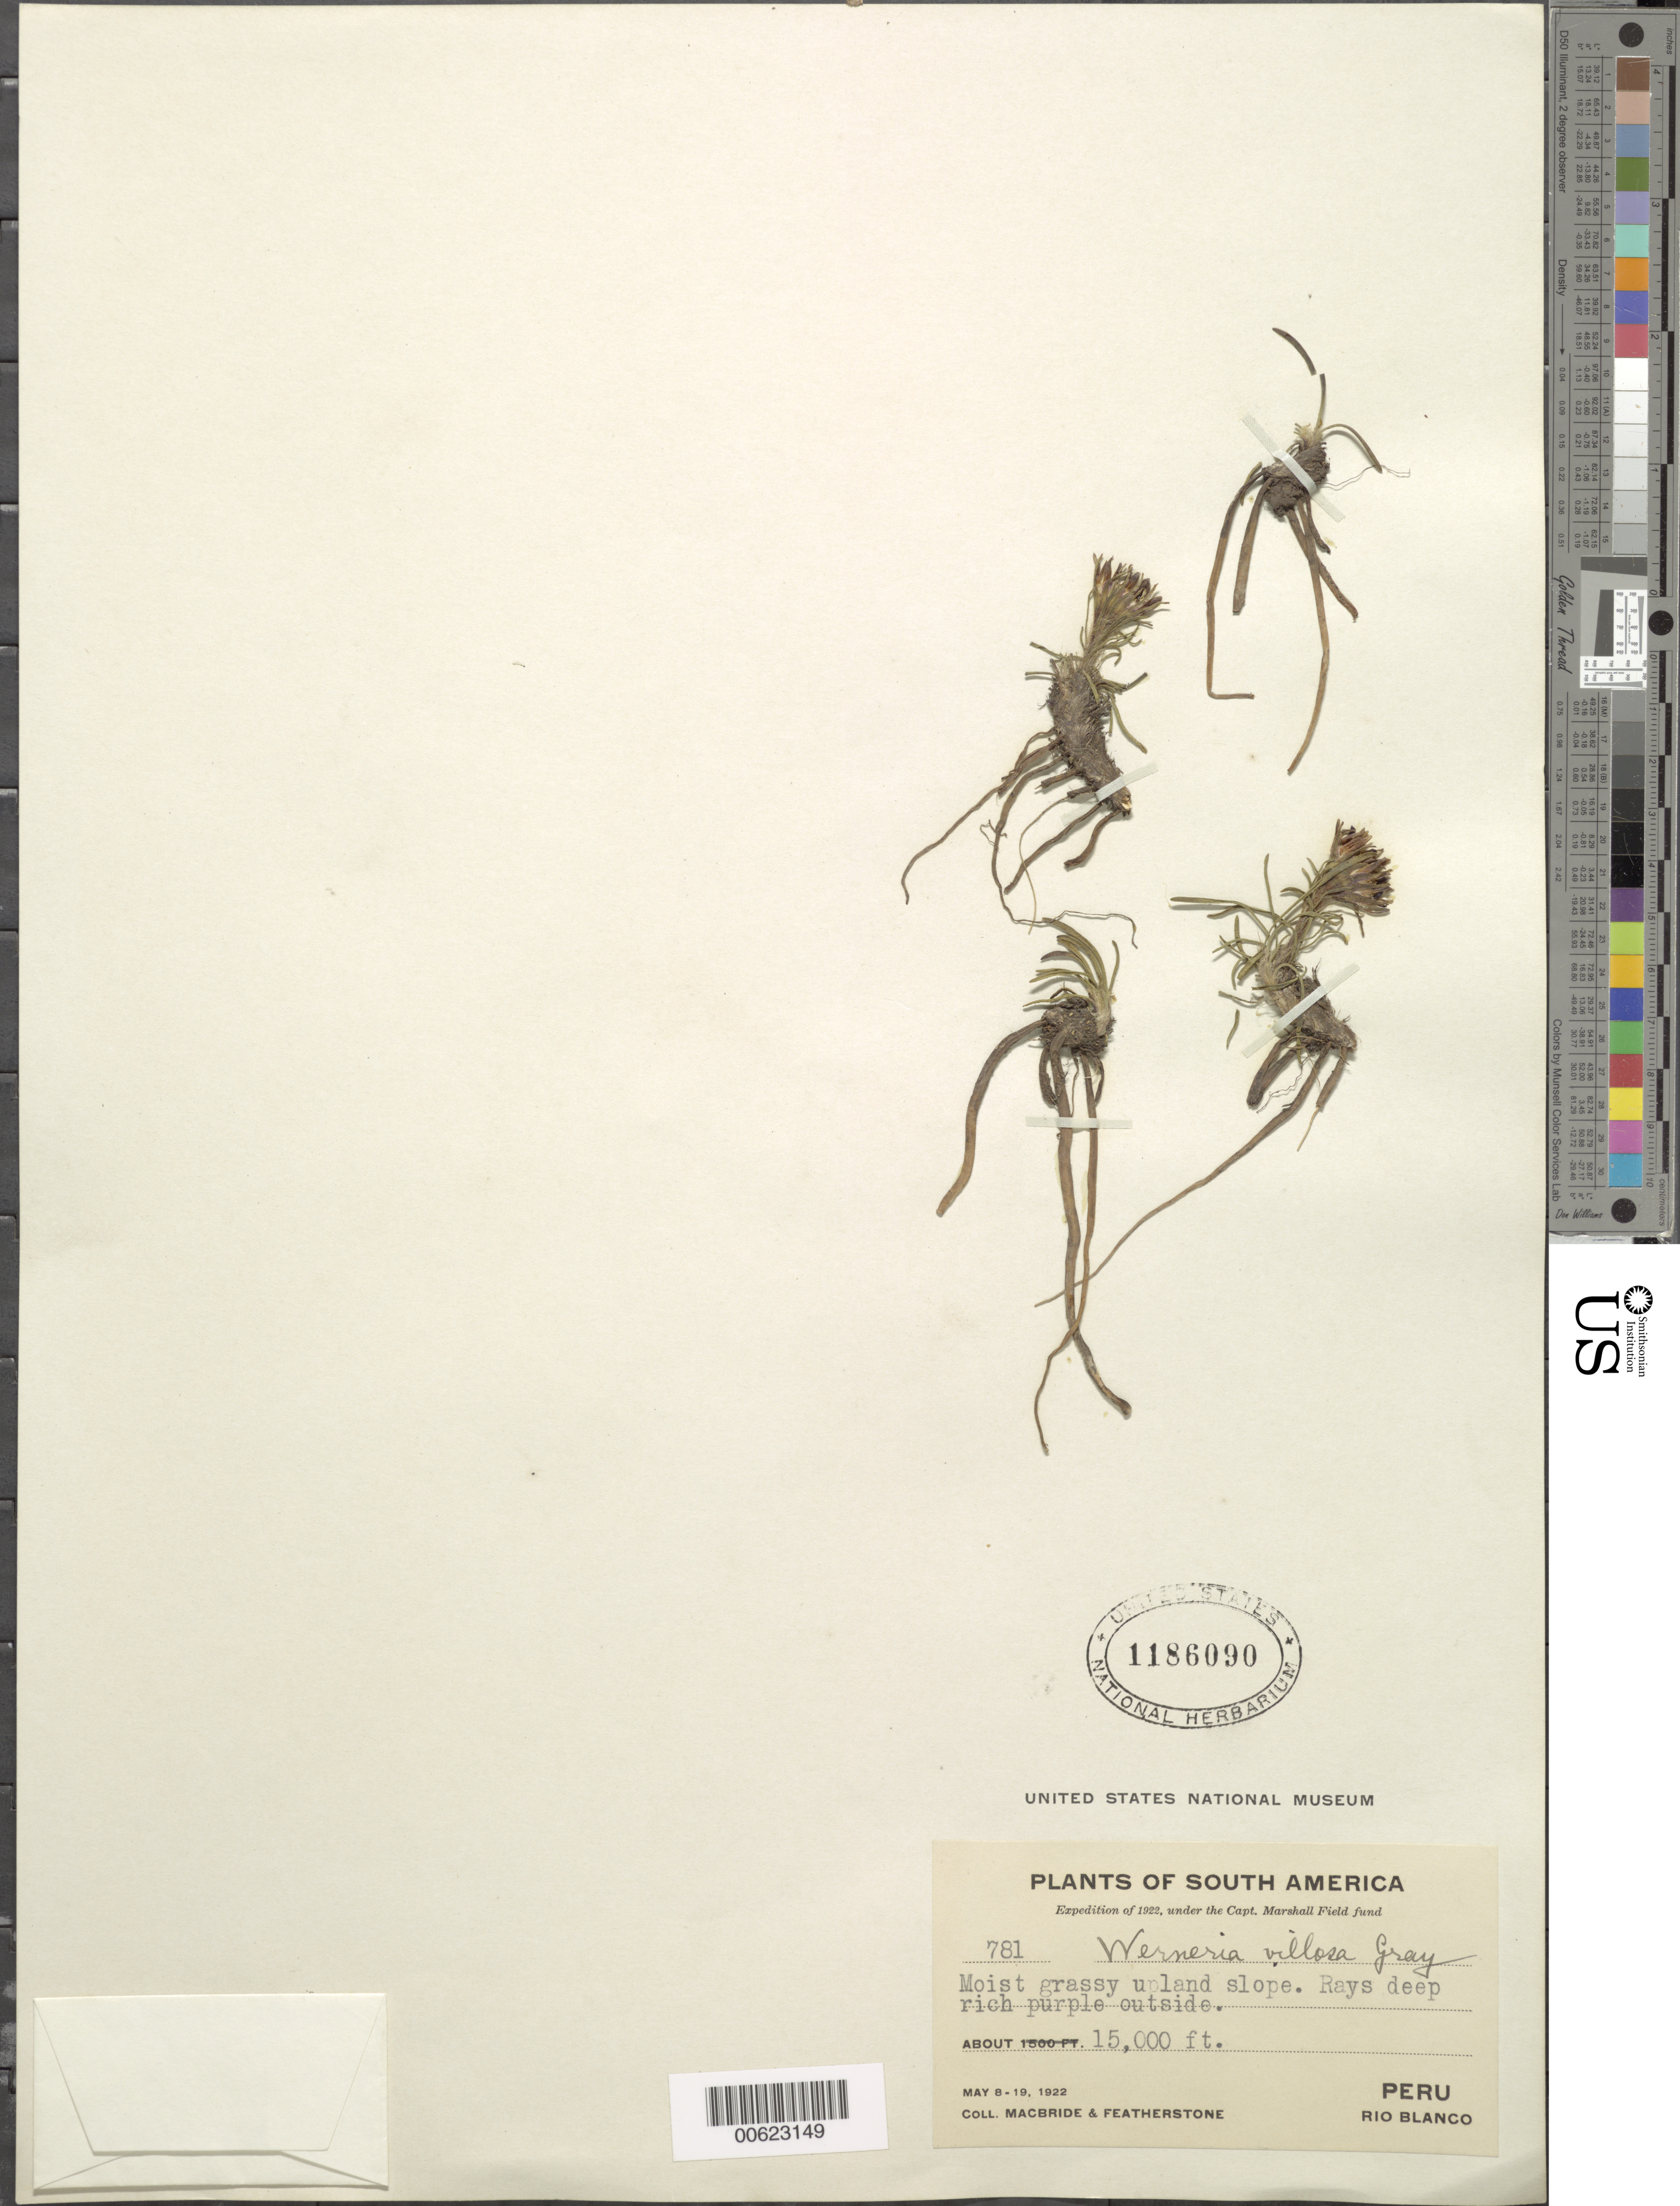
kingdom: Plantae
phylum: Tracheophyta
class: Magnoliopsida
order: Asterales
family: Asteraceae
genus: Werneria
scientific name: Werneria villosa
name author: A. Gray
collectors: Macbride, -- & W. Featherstone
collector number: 781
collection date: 1922-05-08/1922-05-19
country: Peru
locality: Rio Blanco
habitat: Moist grassy upland slopes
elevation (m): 4572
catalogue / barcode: US 1186090